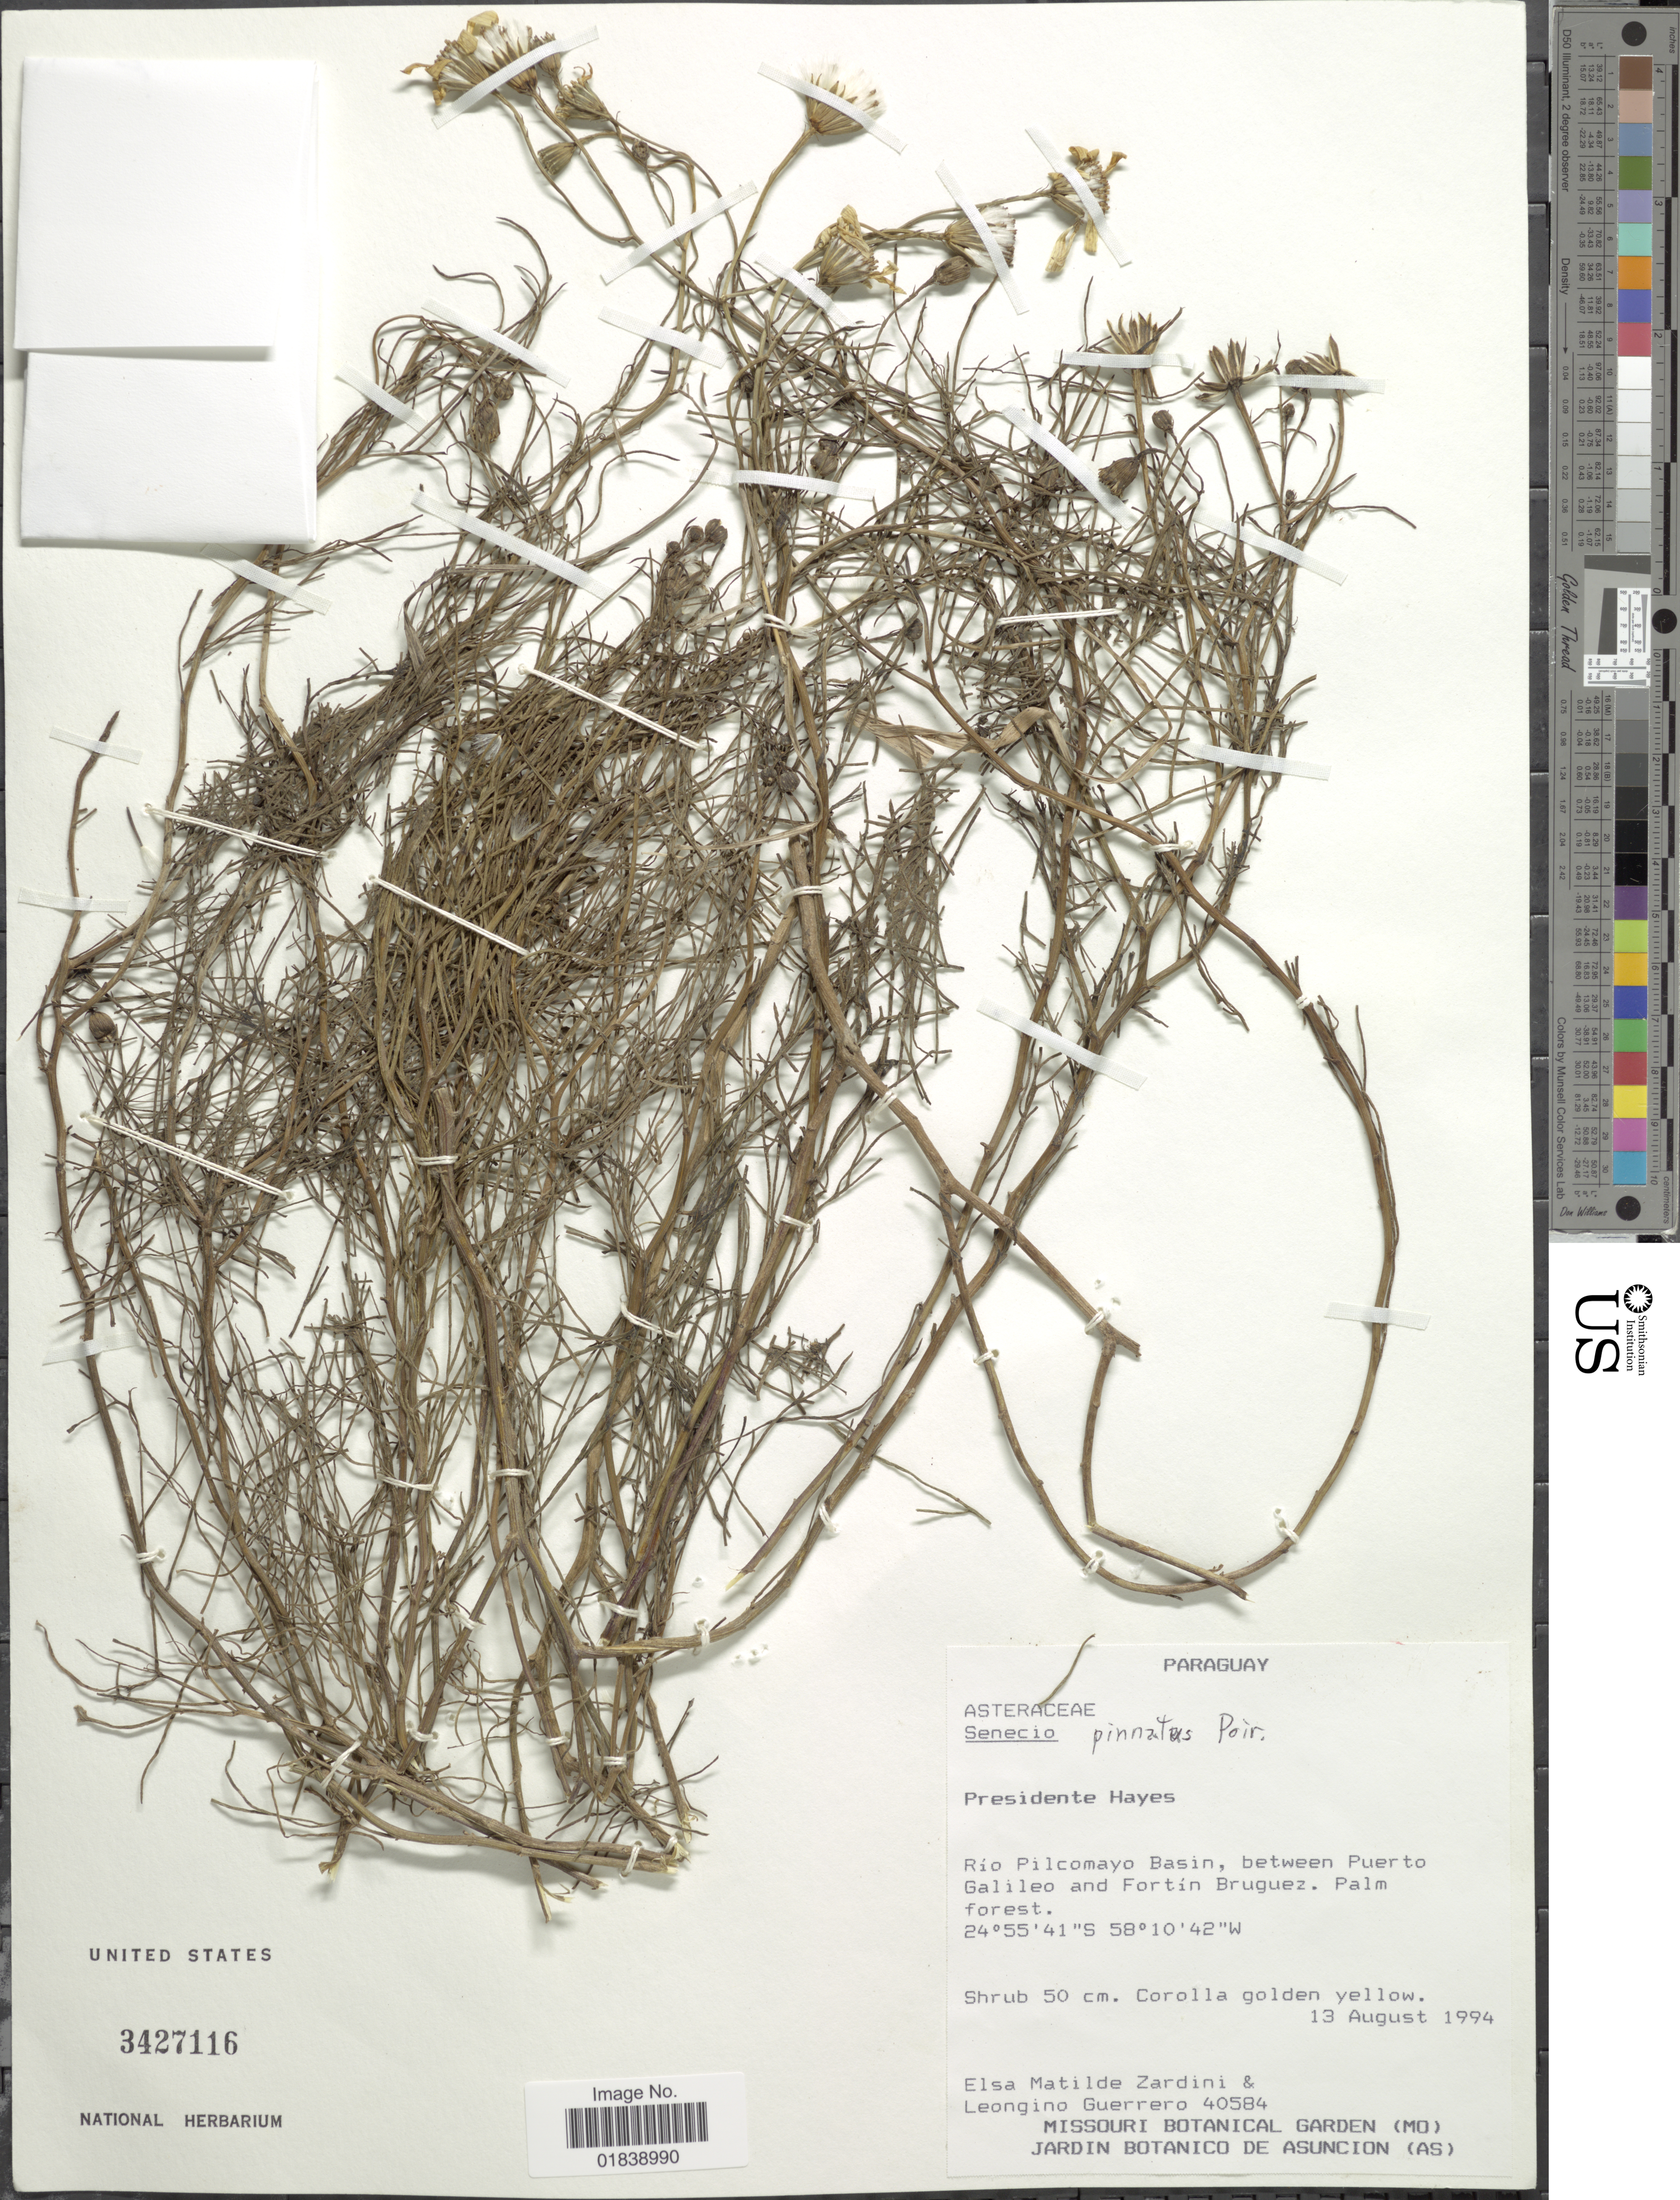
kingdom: Plantae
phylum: Tracheophyta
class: Magnoliopsida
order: Asterales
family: Asteraceae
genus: Senecio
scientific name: Senecio pinnatus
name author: Poir.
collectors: E. M. Zardini & L. Guerrero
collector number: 40584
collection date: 1994-08-13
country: Paraguay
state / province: Presidente Hayes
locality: Rio Pilcomayo Basin, between Puerto Galileo and Fortin Bruguez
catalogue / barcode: US 3427116